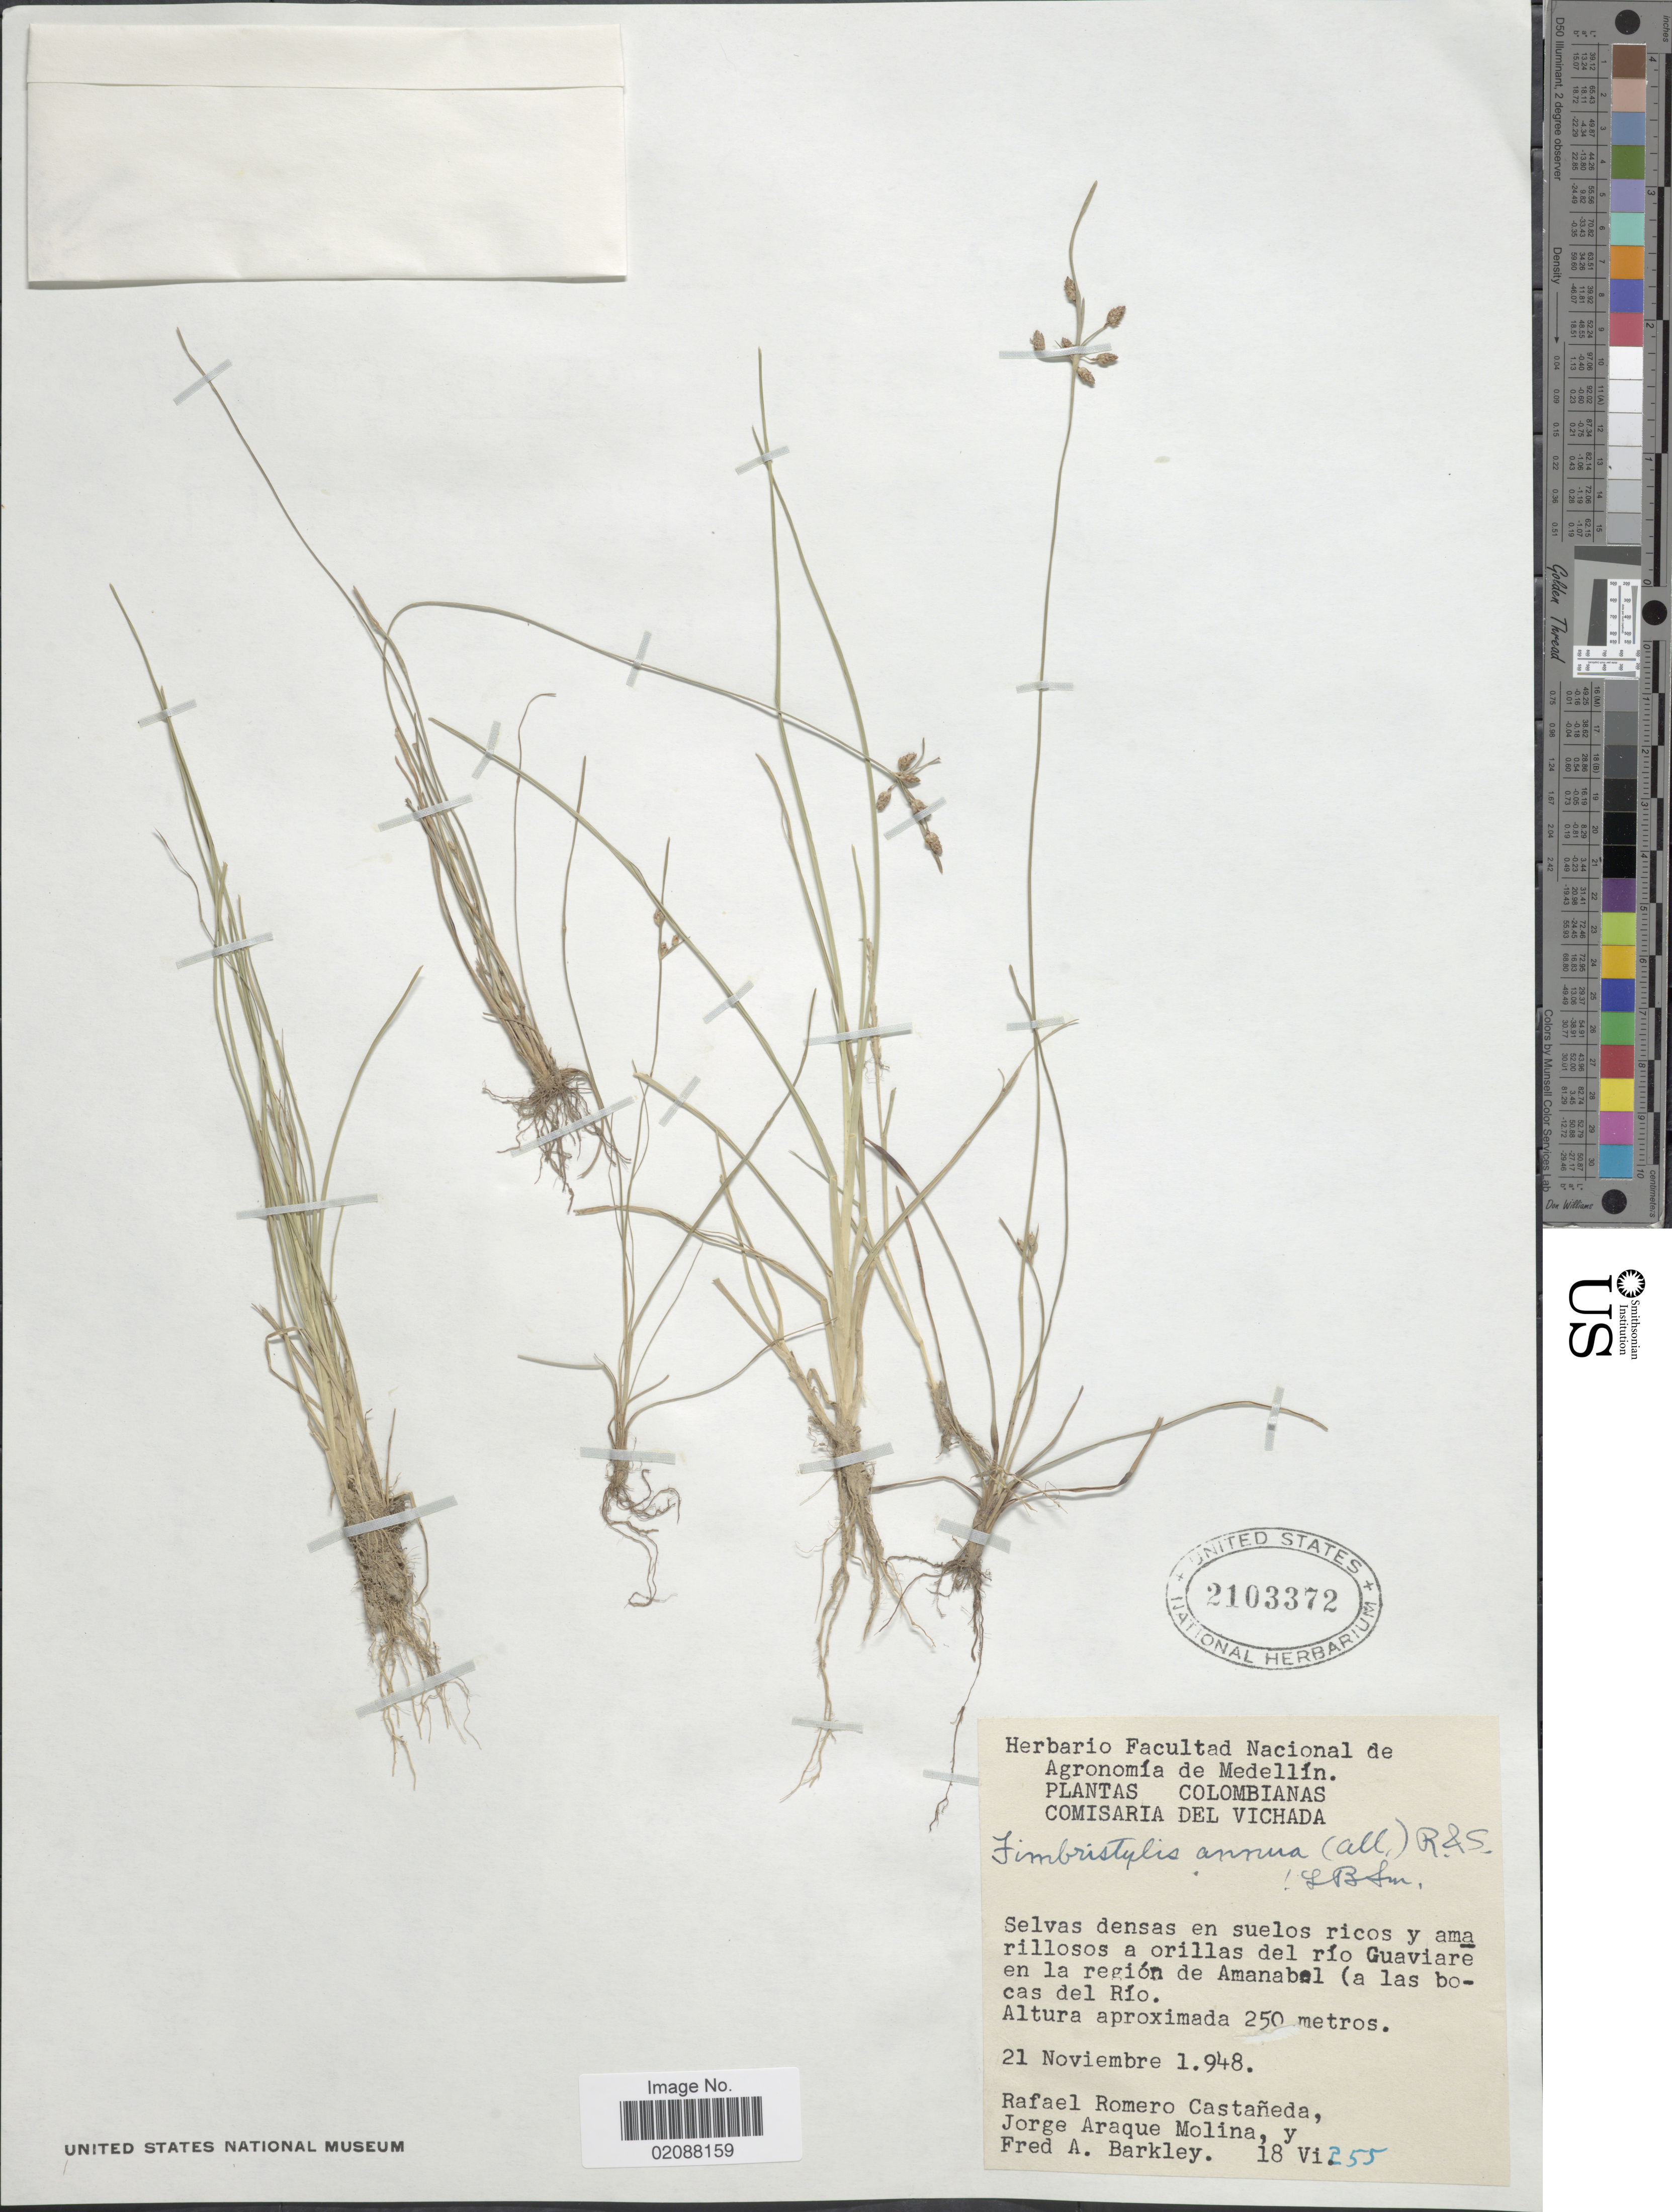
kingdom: Plantae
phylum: Tracheophyta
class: Liliopsida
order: Poales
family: Cyperaceae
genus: Fimbristylis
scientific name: Fimbristylis annua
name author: (All.) Roem. & Schult.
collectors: R. Romero Castañeda, J. Araque Molina & F. A. Barkley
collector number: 18/Vi.255*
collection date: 1948-11-21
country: Colombia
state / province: Vichada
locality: Comisaria del Vichada, selvas densas en suelos ricos y amarillosas a orillas del rio Guaviare en la region de manabel (a las bocas del Rio)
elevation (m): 250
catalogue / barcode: US 2103372